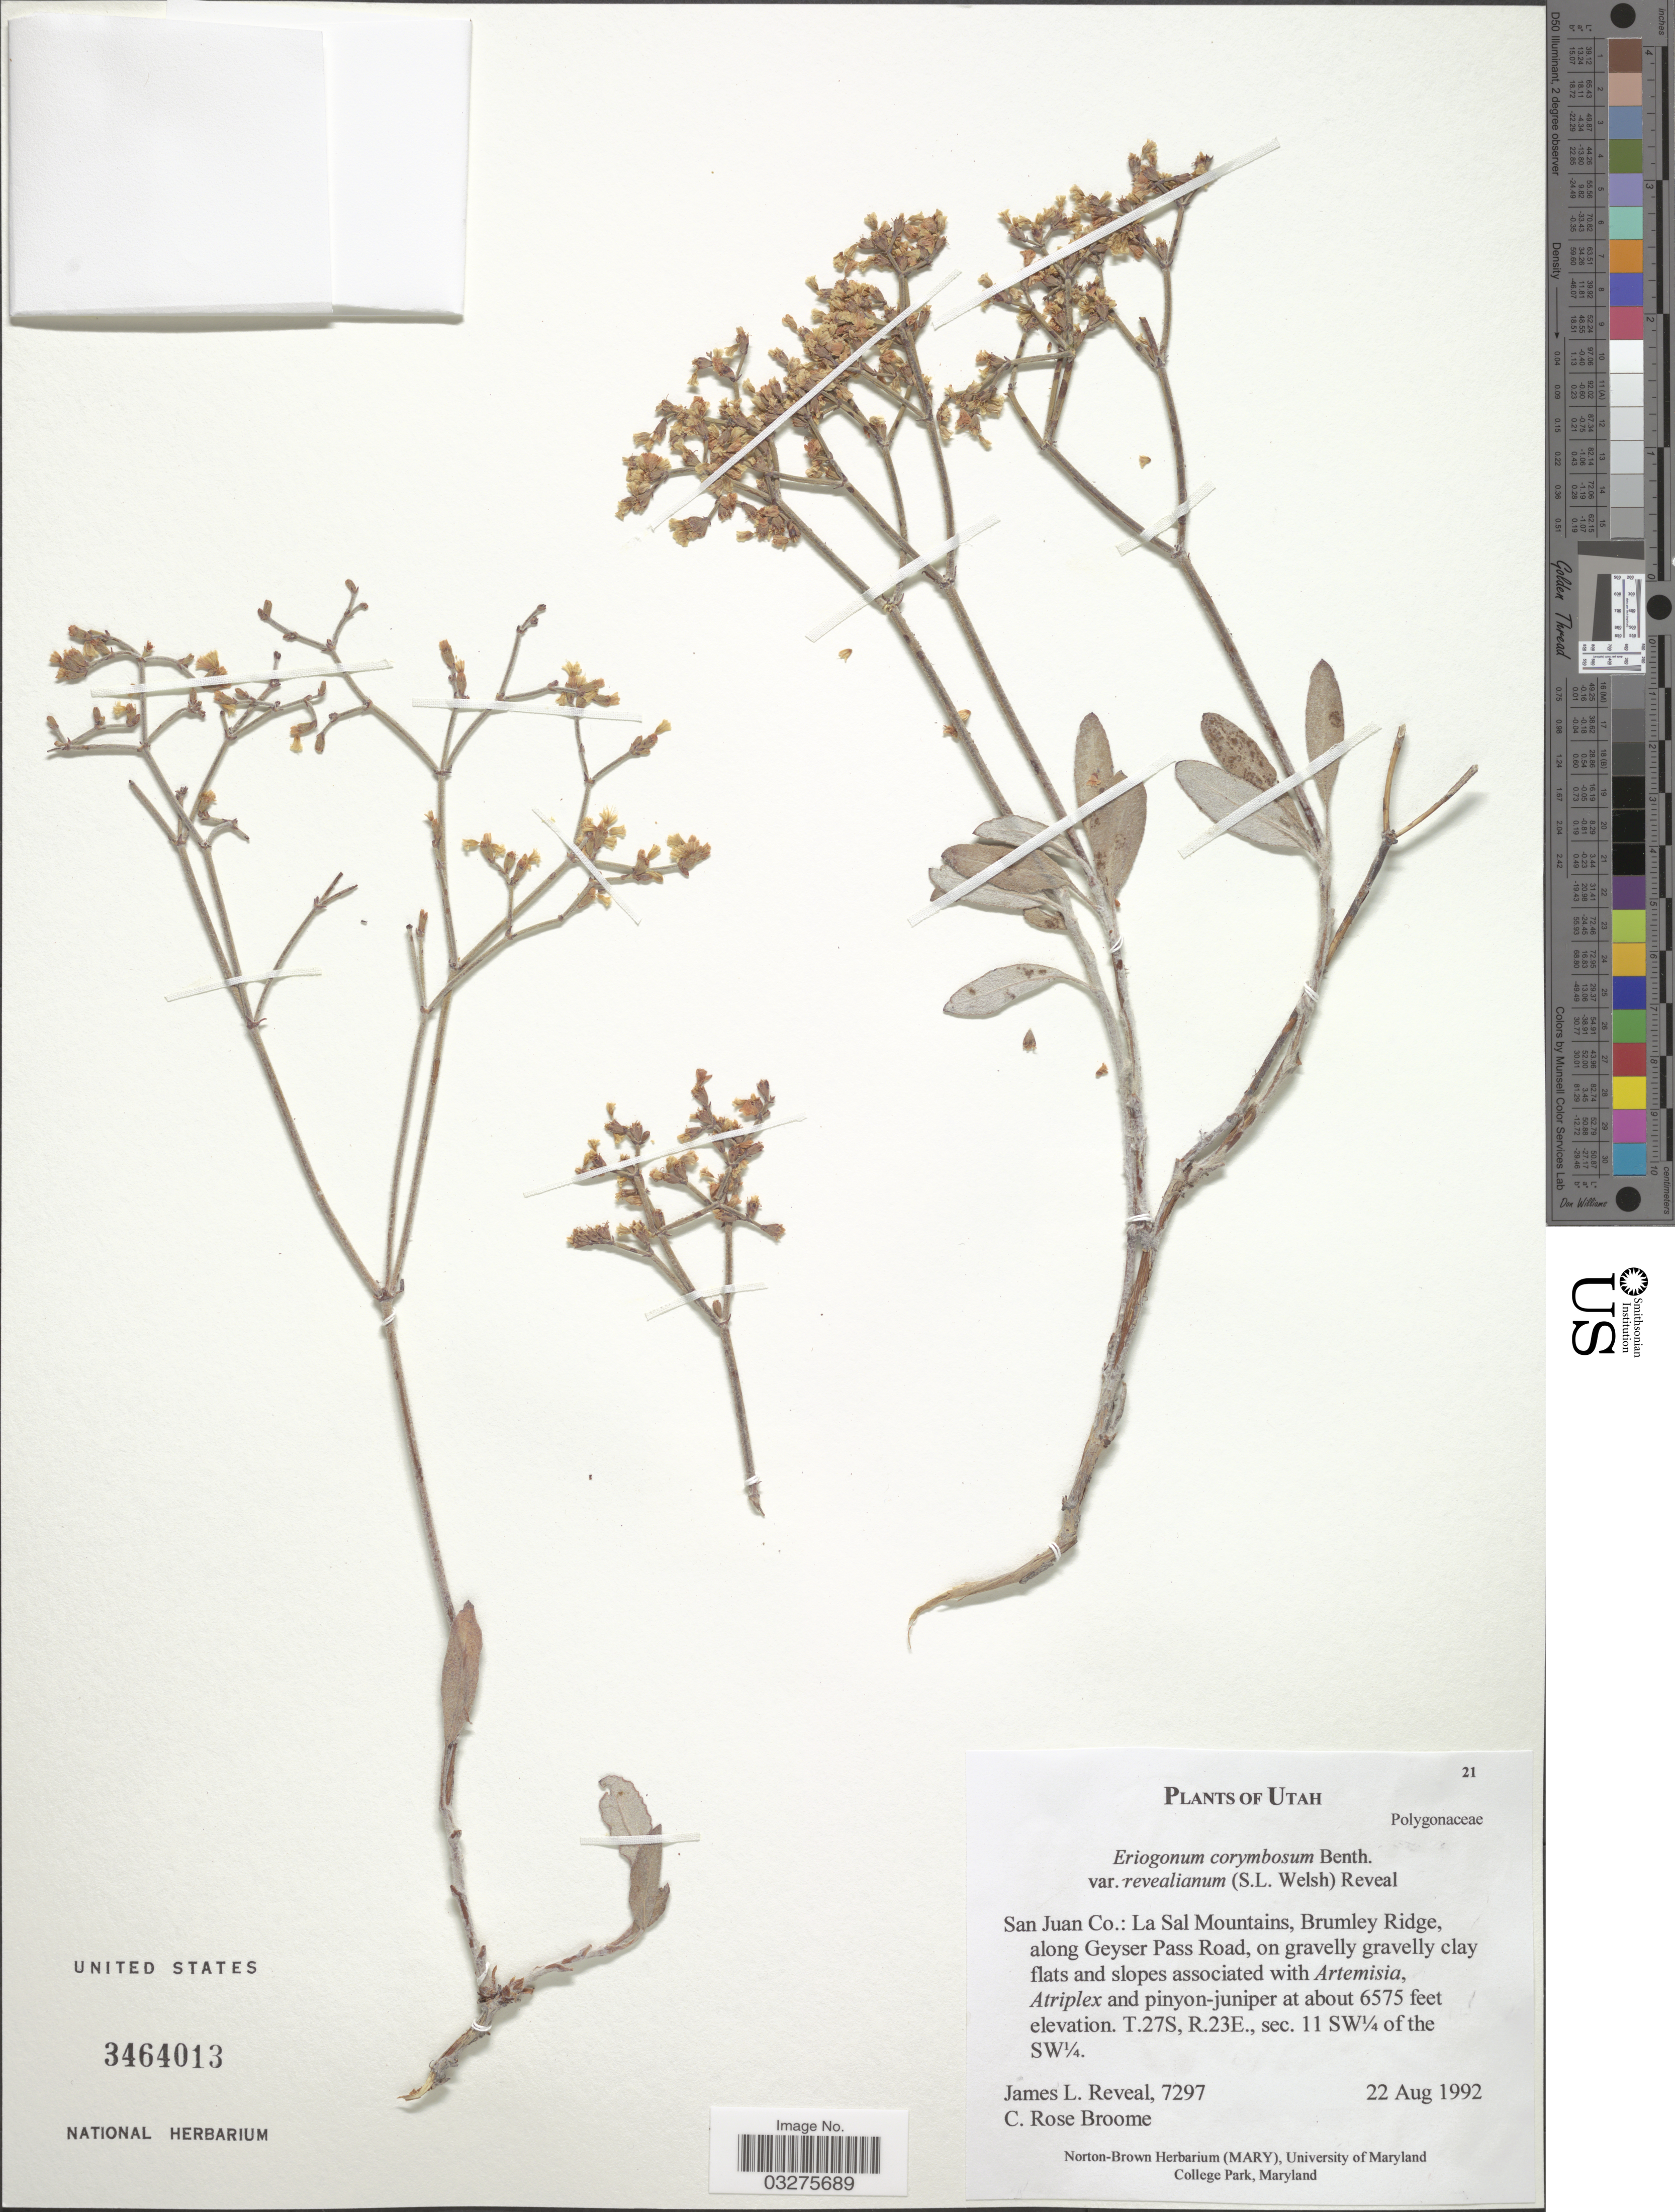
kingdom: Plantae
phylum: Tracheophyta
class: Magnoliopsida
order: Caryophyllales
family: Polygonaceae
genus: Eriogonum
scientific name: Eriogonum corymbosum var. revealianum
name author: (S.L. Welsh) Reveal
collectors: J. L. Reveal & C. R. Broome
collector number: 7297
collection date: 1992-08-22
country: United States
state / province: Utah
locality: San Juan Co.: La Sal Mountains, Brumley Ridge, along Geyser Pass Road, on gravelly gravelly clay flats and slopes. T.27S, R.23E., sec. 11 SW¼ of the SW¼.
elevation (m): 2004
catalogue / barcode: US 3464013